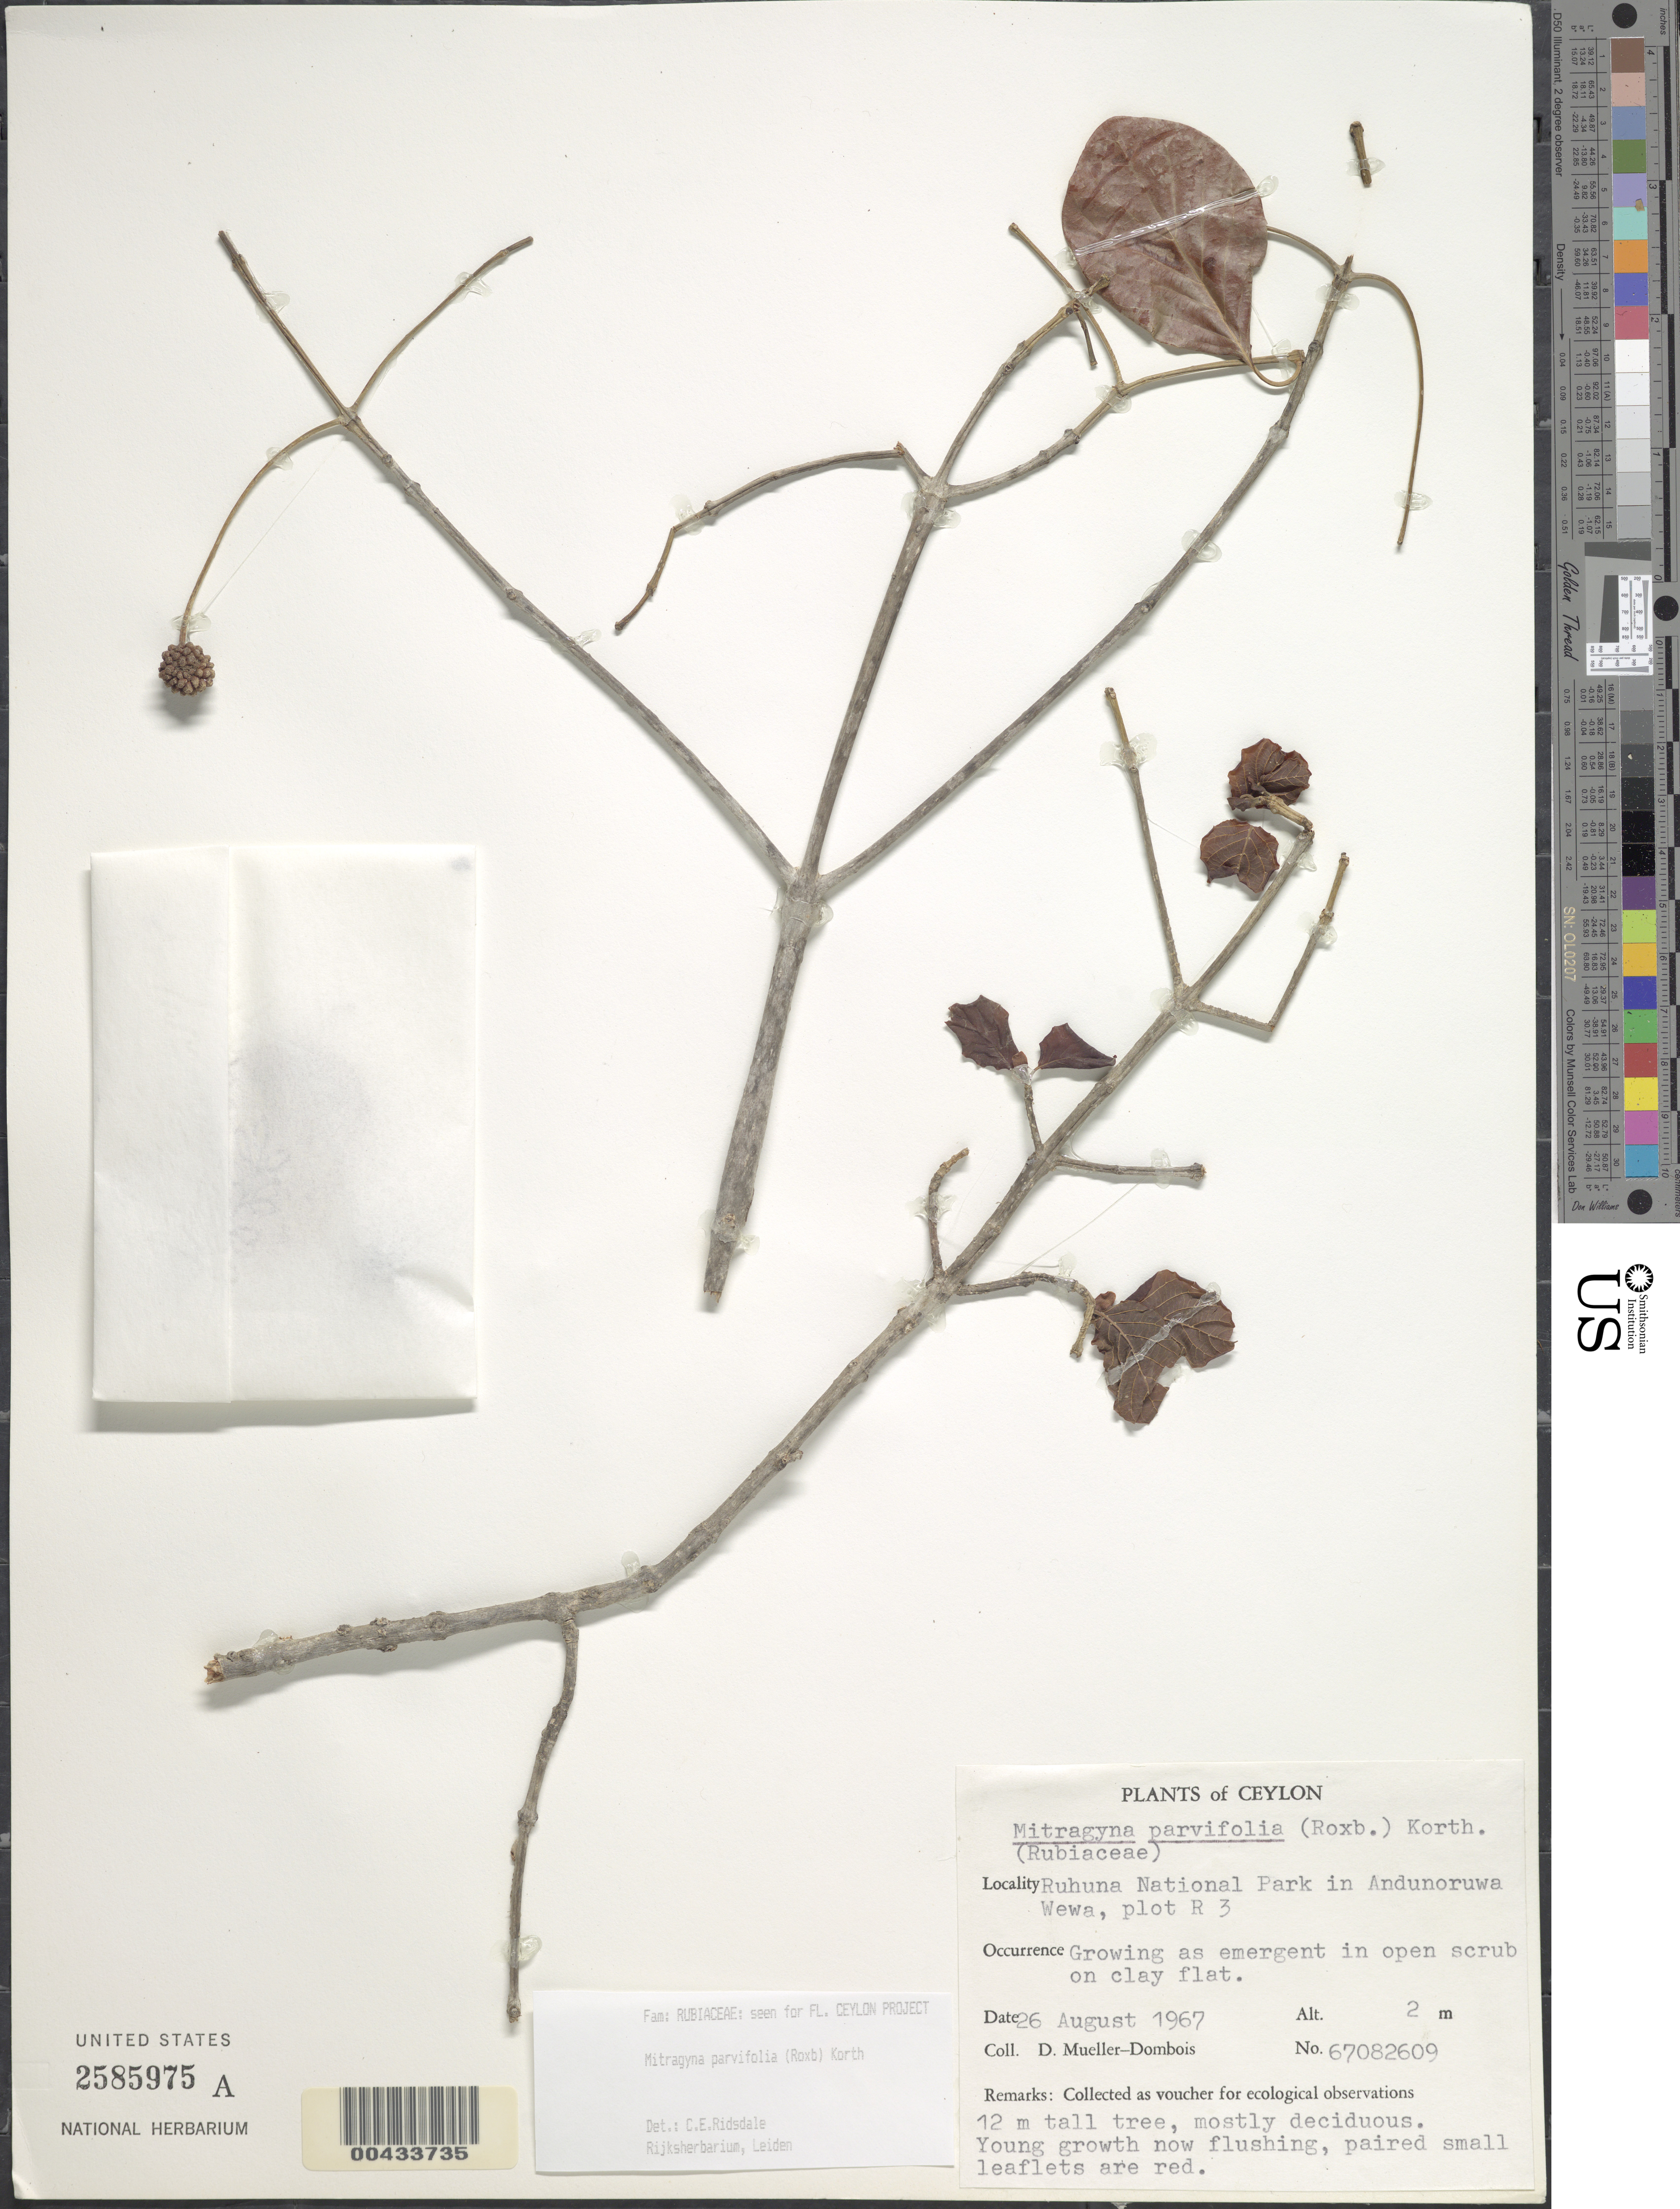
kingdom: Plantae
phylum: Tracheophyta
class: Magnoliopsida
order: Gentianales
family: Rubiaceae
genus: Mitragyna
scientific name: Mitragyna parvifolia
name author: (Roxb.) Korth.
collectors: D. Mueller-Dombois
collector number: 67082609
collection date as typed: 26 Aug 1967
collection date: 1967-08-26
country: Sri Lanka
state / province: Southern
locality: Ruhuna National Park in Andunoruwa Wewa, plot R3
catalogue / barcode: US 2585975A